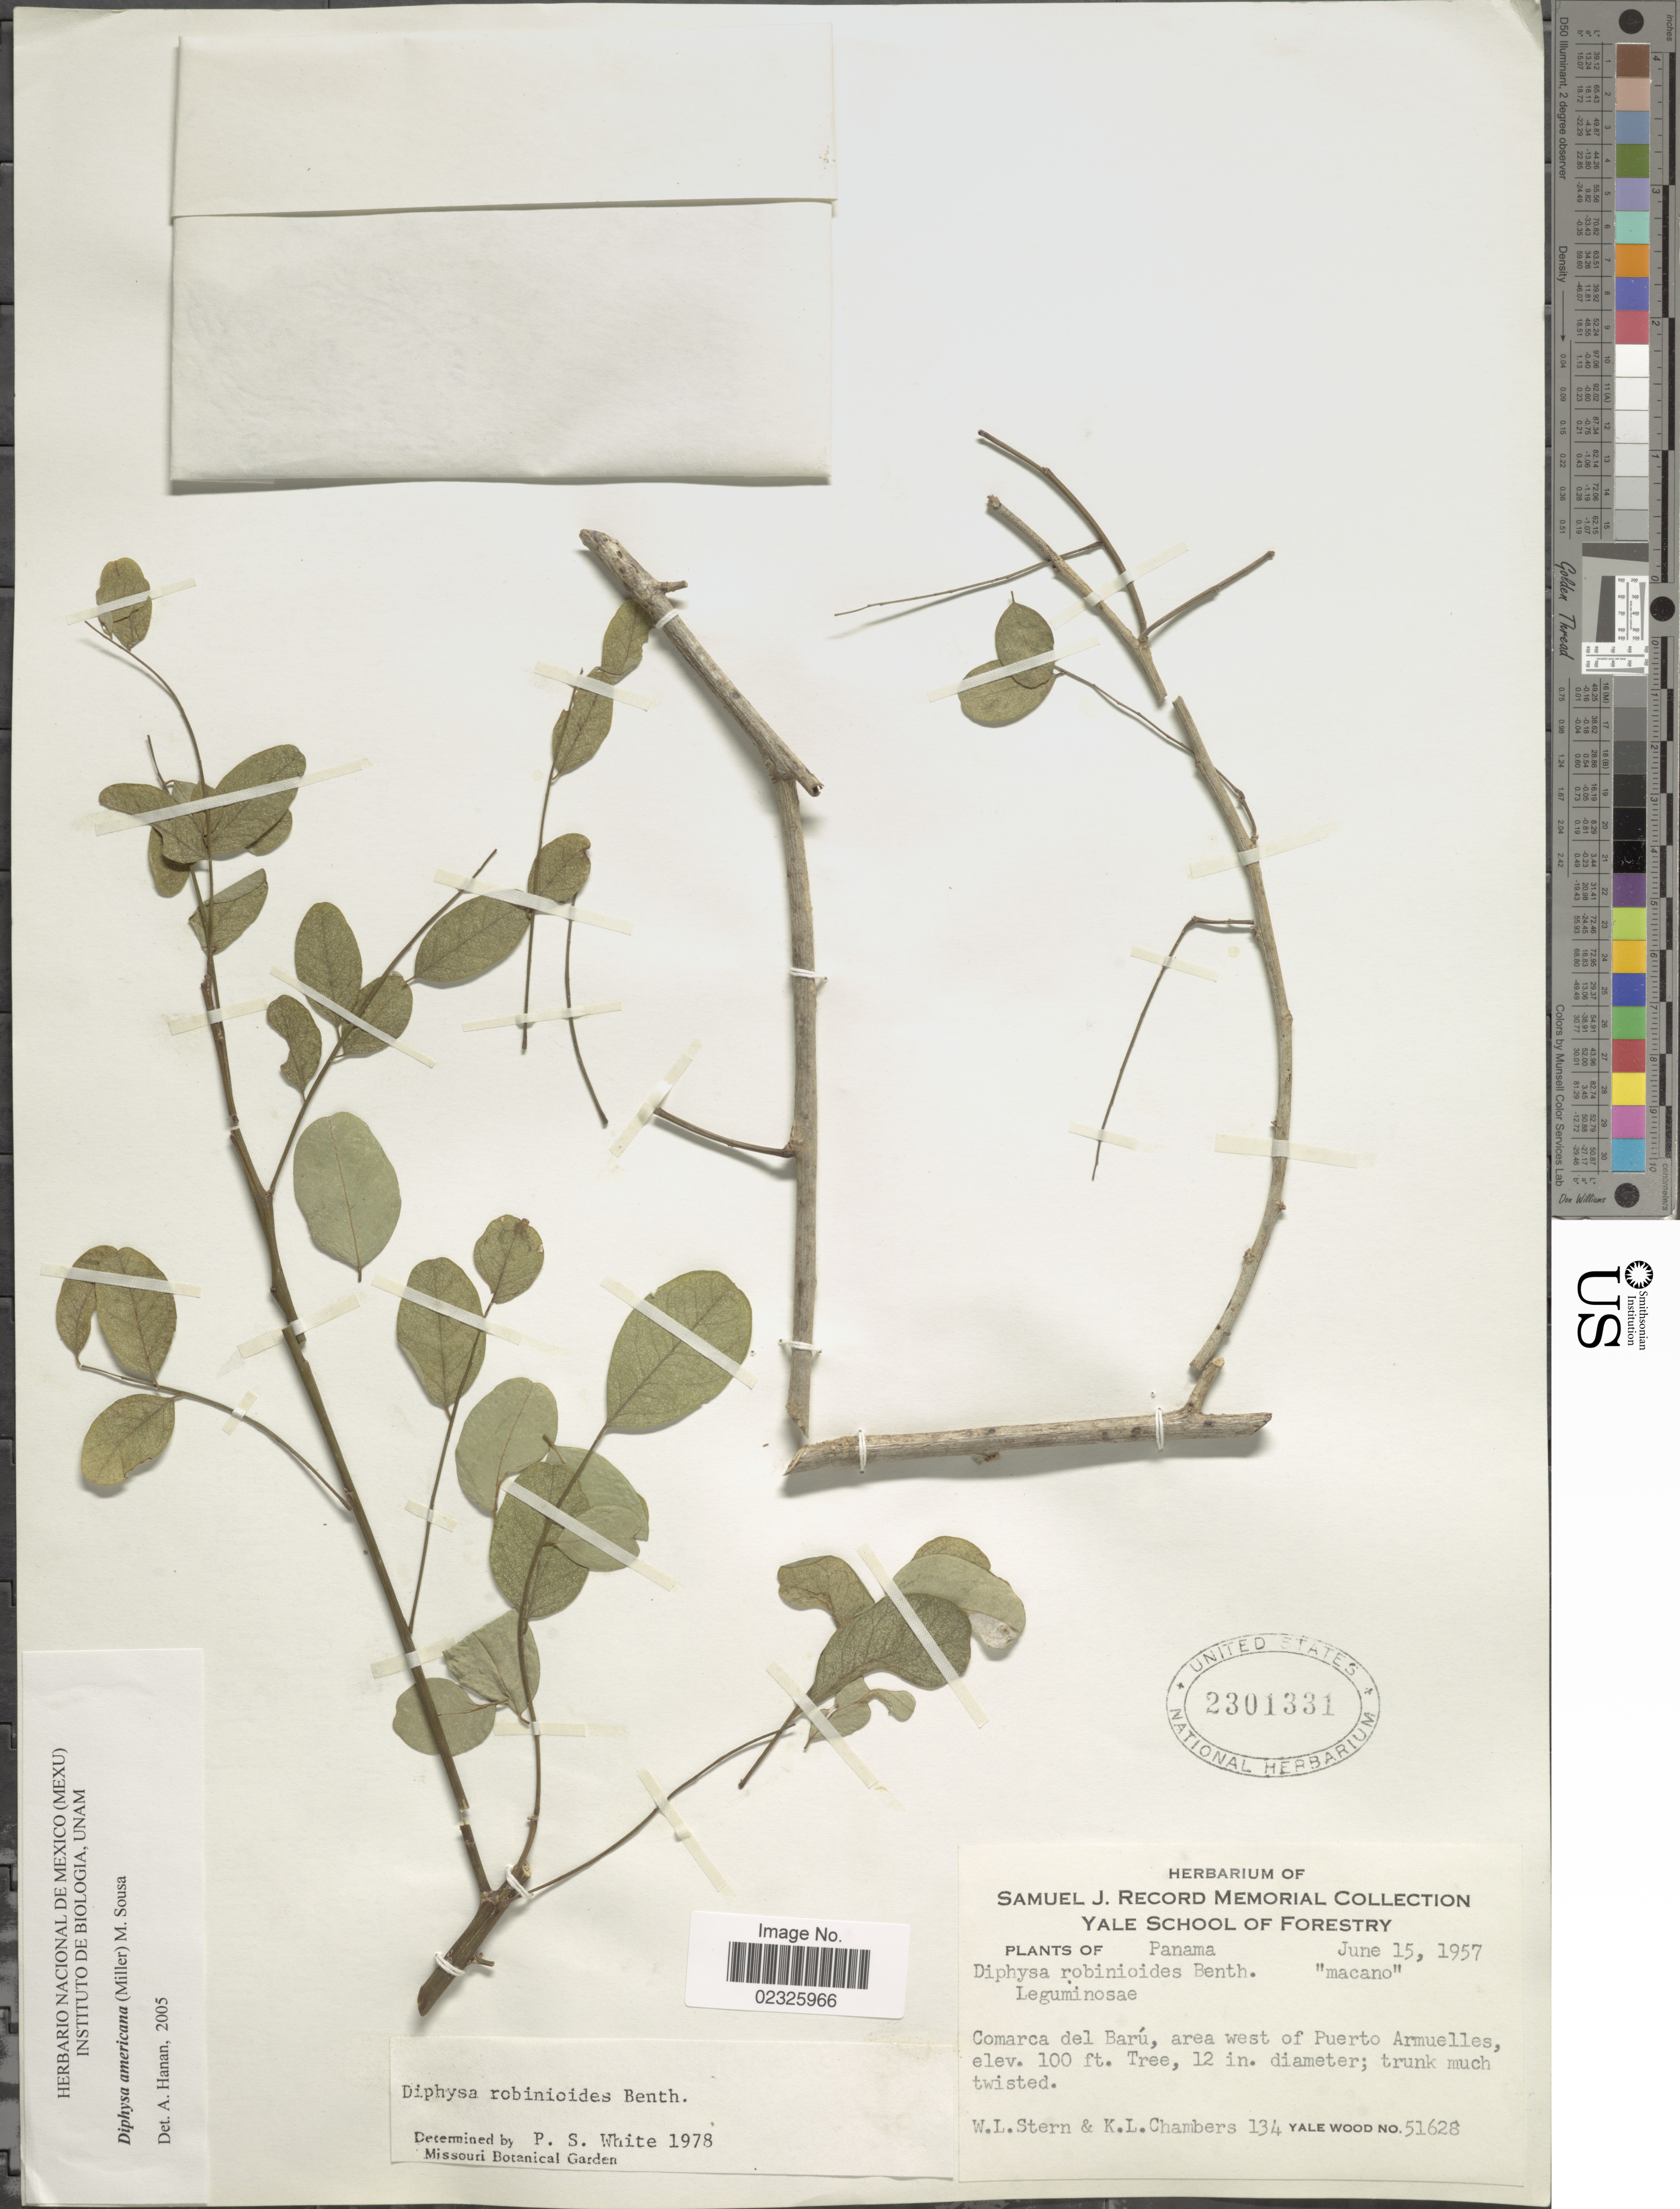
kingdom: Plantae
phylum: Tracheophyta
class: Magnoliopsida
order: Fabales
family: Fabaceae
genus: Diphysa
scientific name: Diphysa americana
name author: (Mill.) M. Sousa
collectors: W. L. Stern & K. Chambers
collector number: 134/51628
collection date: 1957-06-15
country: Panama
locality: Comarca del Barú, area west of Puerto Armuelles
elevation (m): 30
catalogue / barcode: US 2301331